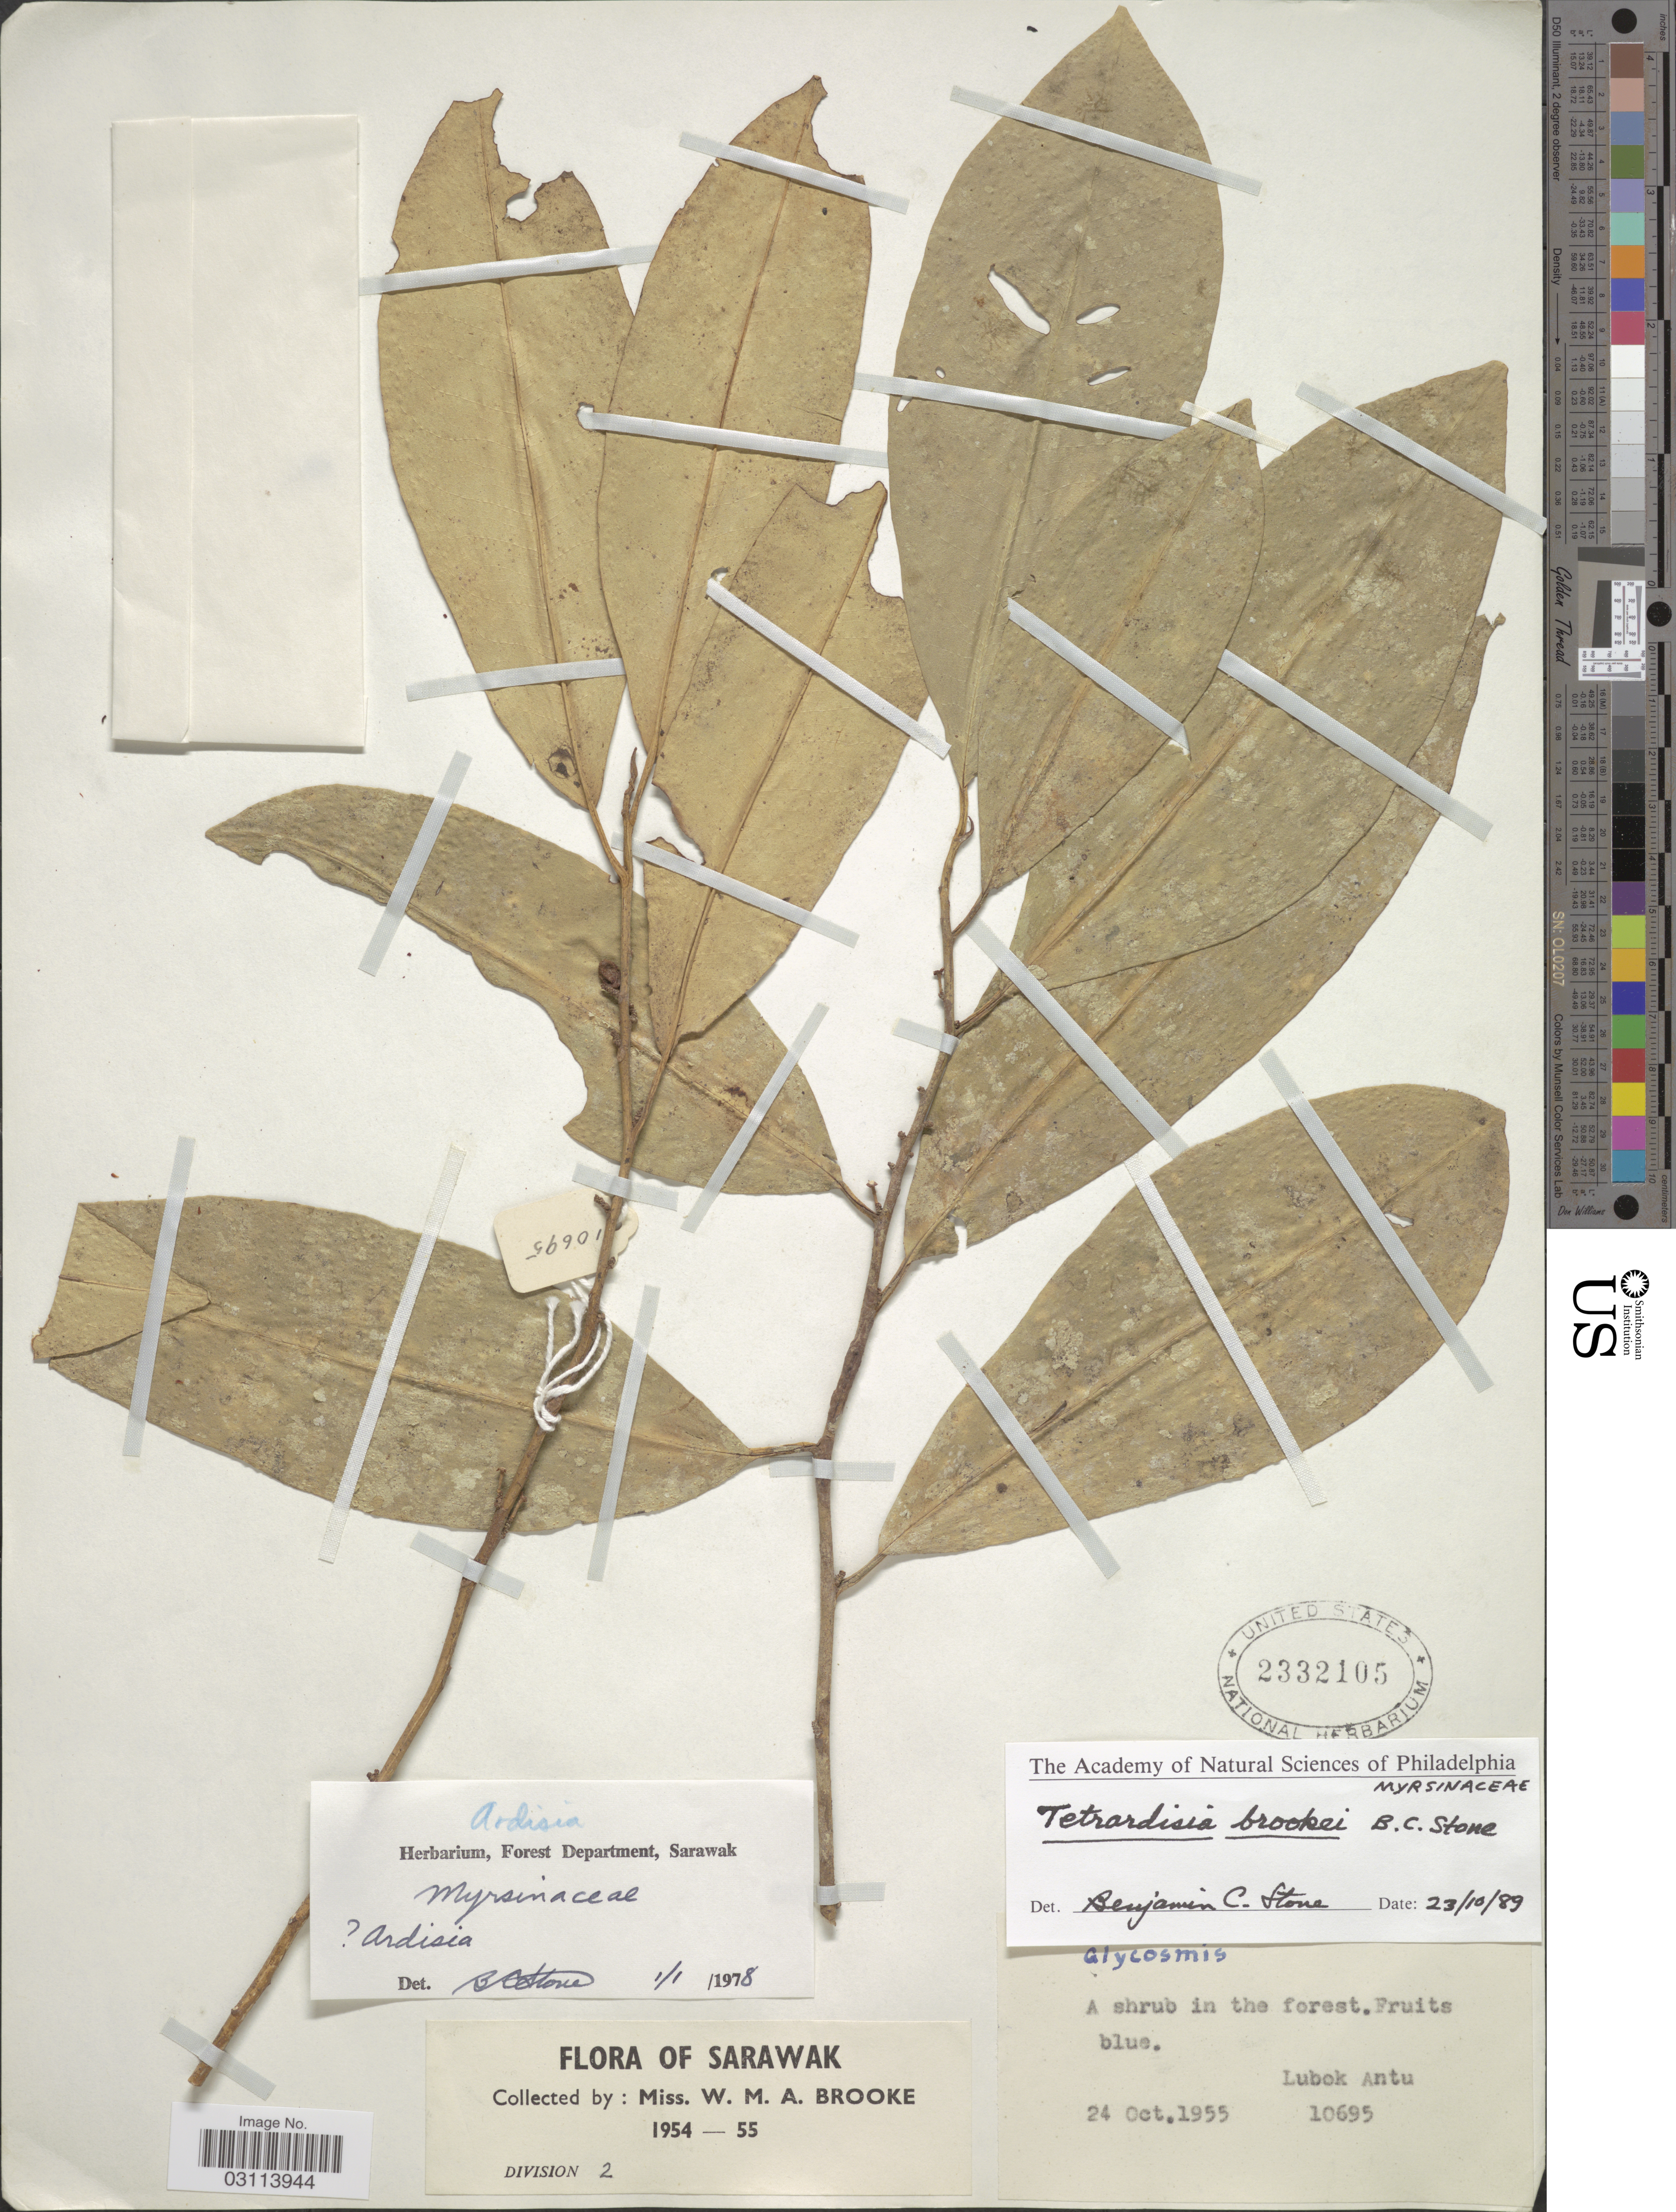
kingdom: Plantae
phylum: Tracheophyta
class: Magnoliopsida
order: Ericales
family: Primulaceae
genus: Tetrardisia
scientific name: Tetrardisia brookei B.C. Stone, sp. nov. ined.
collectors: W. Brooke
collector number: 10695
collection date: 1955-10-24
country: Malaysia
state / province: Sarawak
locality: Lubok Antu.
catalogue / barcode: US 2332105